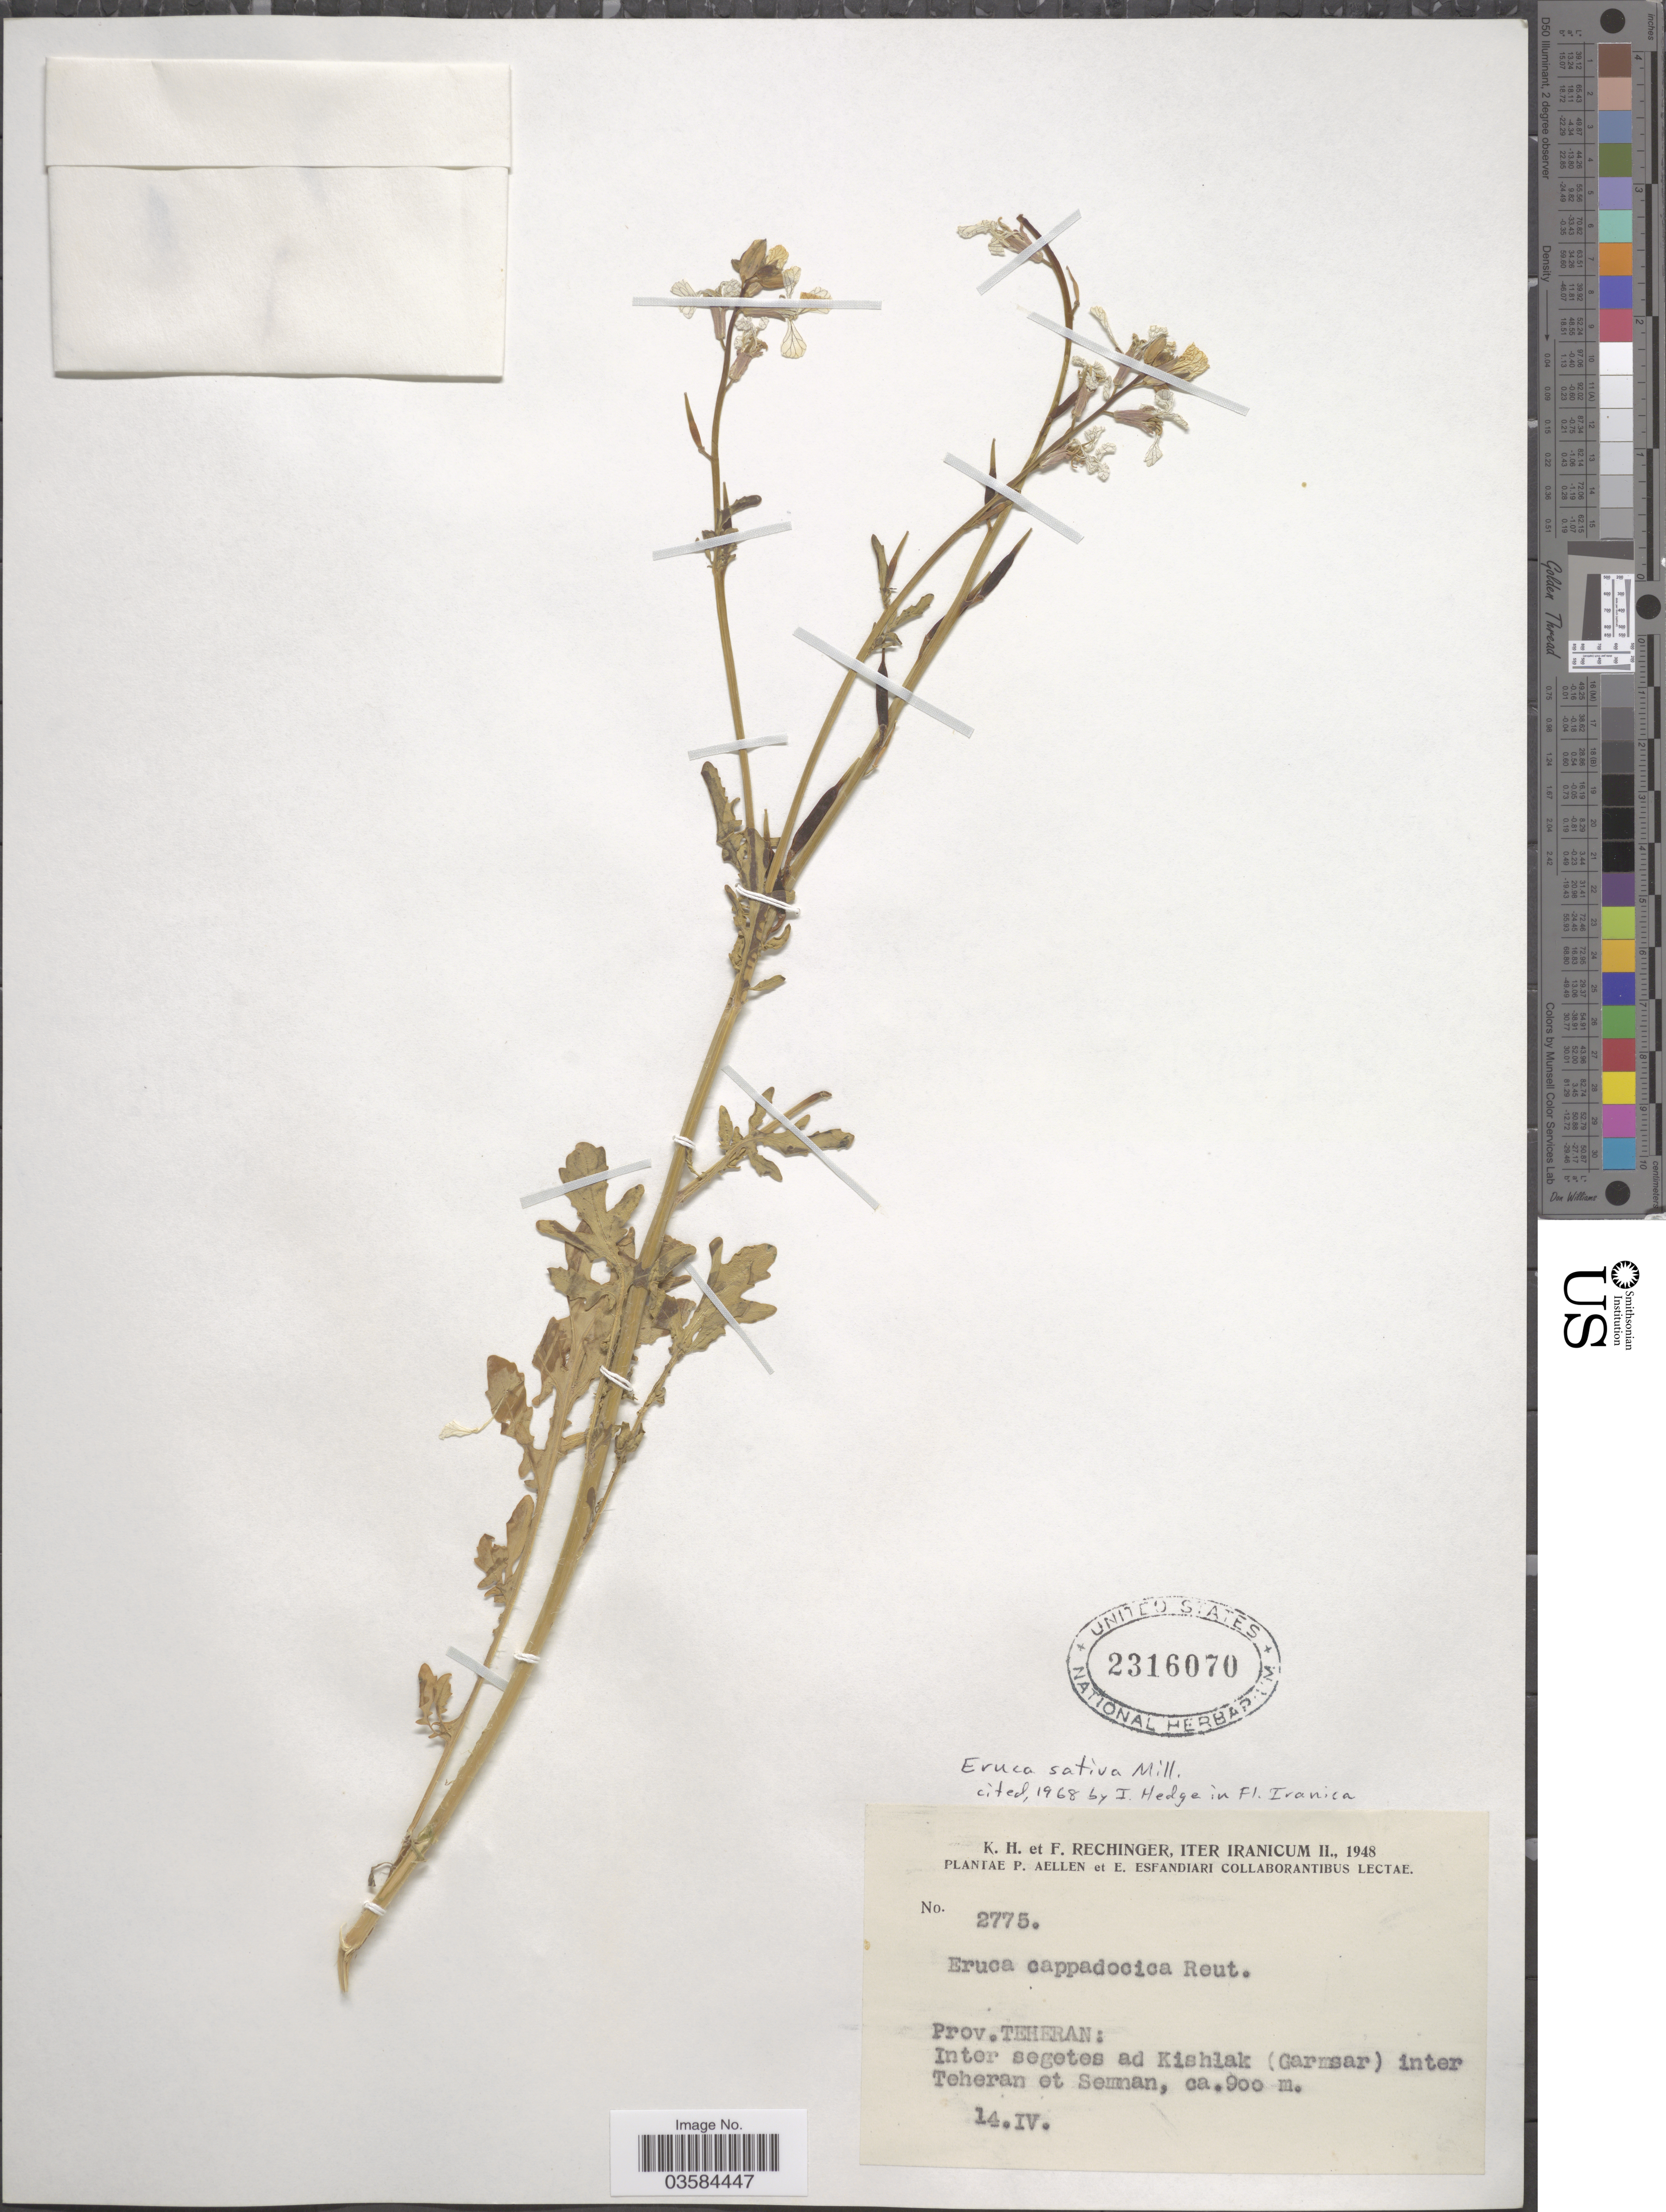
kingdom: Plantae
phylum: Tracheophyta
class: Magnoliopsida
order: Brassicales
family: Brassicaceae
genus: Eruca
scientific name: Eruca vesicaria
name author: (L.) Cav.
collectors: K. H. Rechinger & F. Rechinger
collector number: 2775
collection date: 1948-04-14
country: Iran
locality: Prov. Teheran: Inter segetes ad Kishlak (Garmsar) inter Teheran et Semnan.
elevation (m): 900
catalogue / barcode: US 2316070